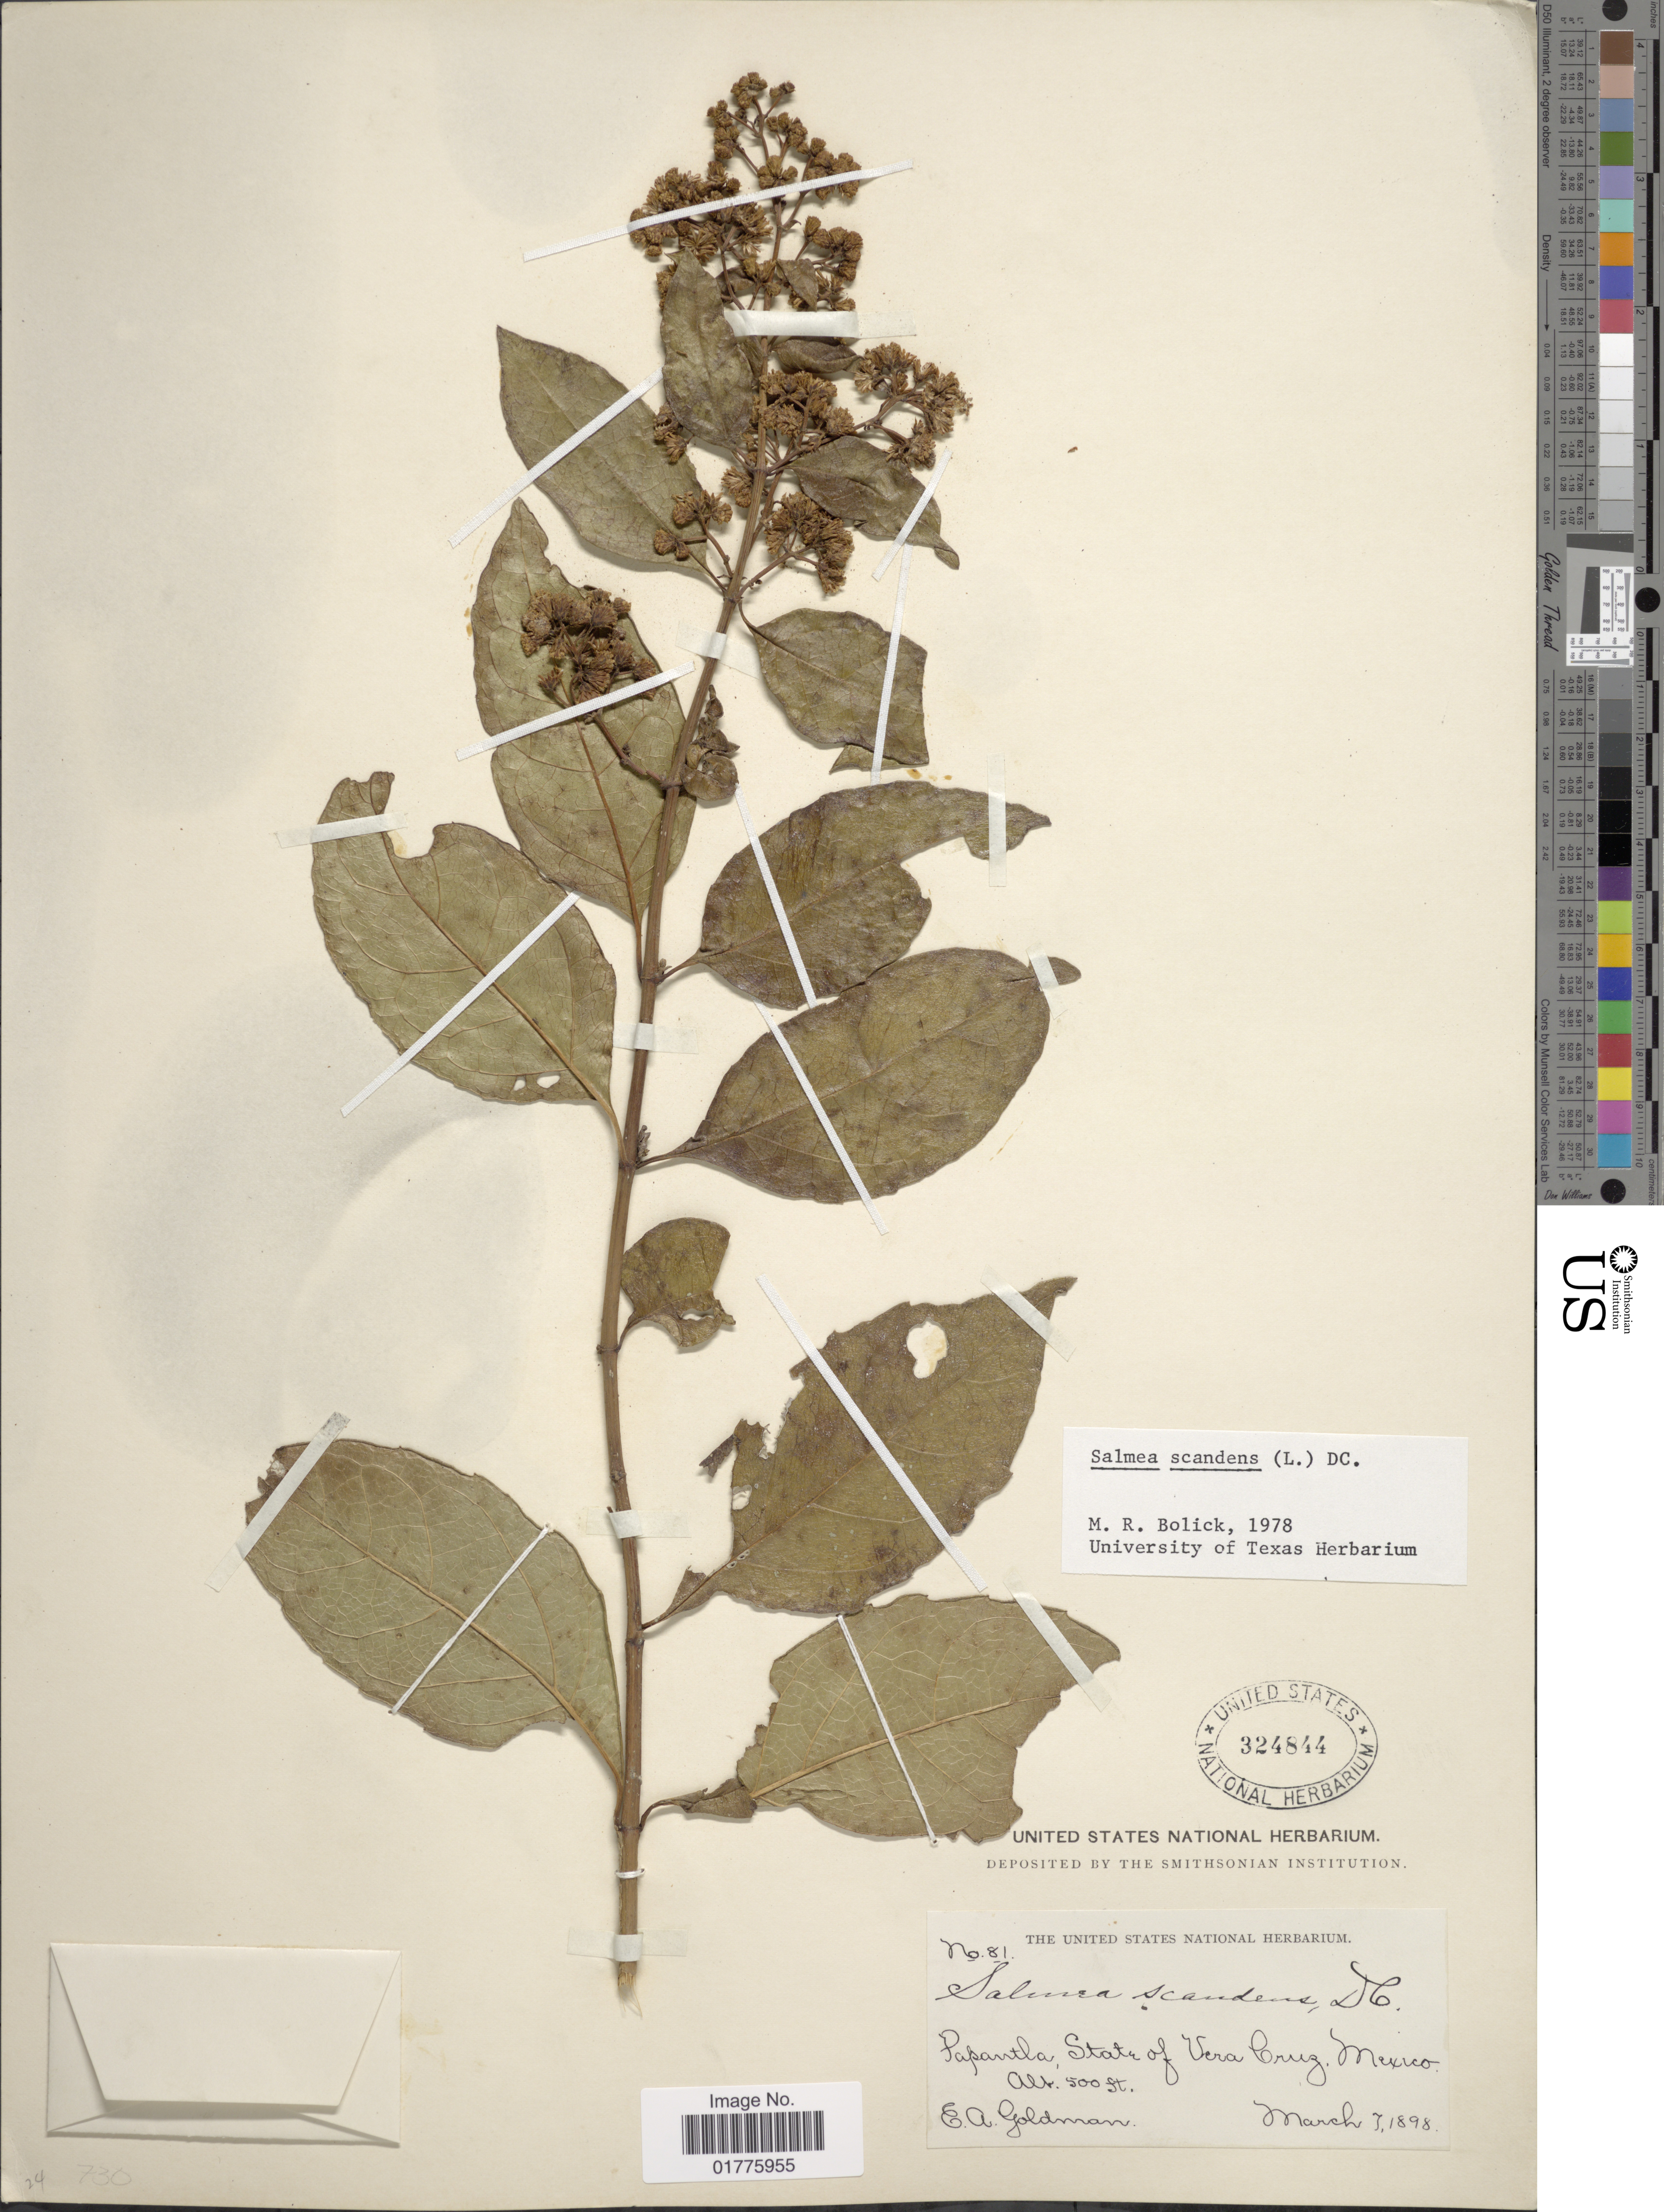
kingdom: Plantae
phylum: Tracheophyta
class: Magnoliopsida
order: Asterales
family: Asteraceae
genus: Salmea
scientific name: Salmea scandens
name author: (L.) DC.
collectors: E. A. Goldman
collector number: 81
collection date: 1898-03-07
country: Mexico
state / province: Veracruz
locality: Papantla, State of Vera Cruz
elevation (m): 152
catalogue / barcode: US 324844